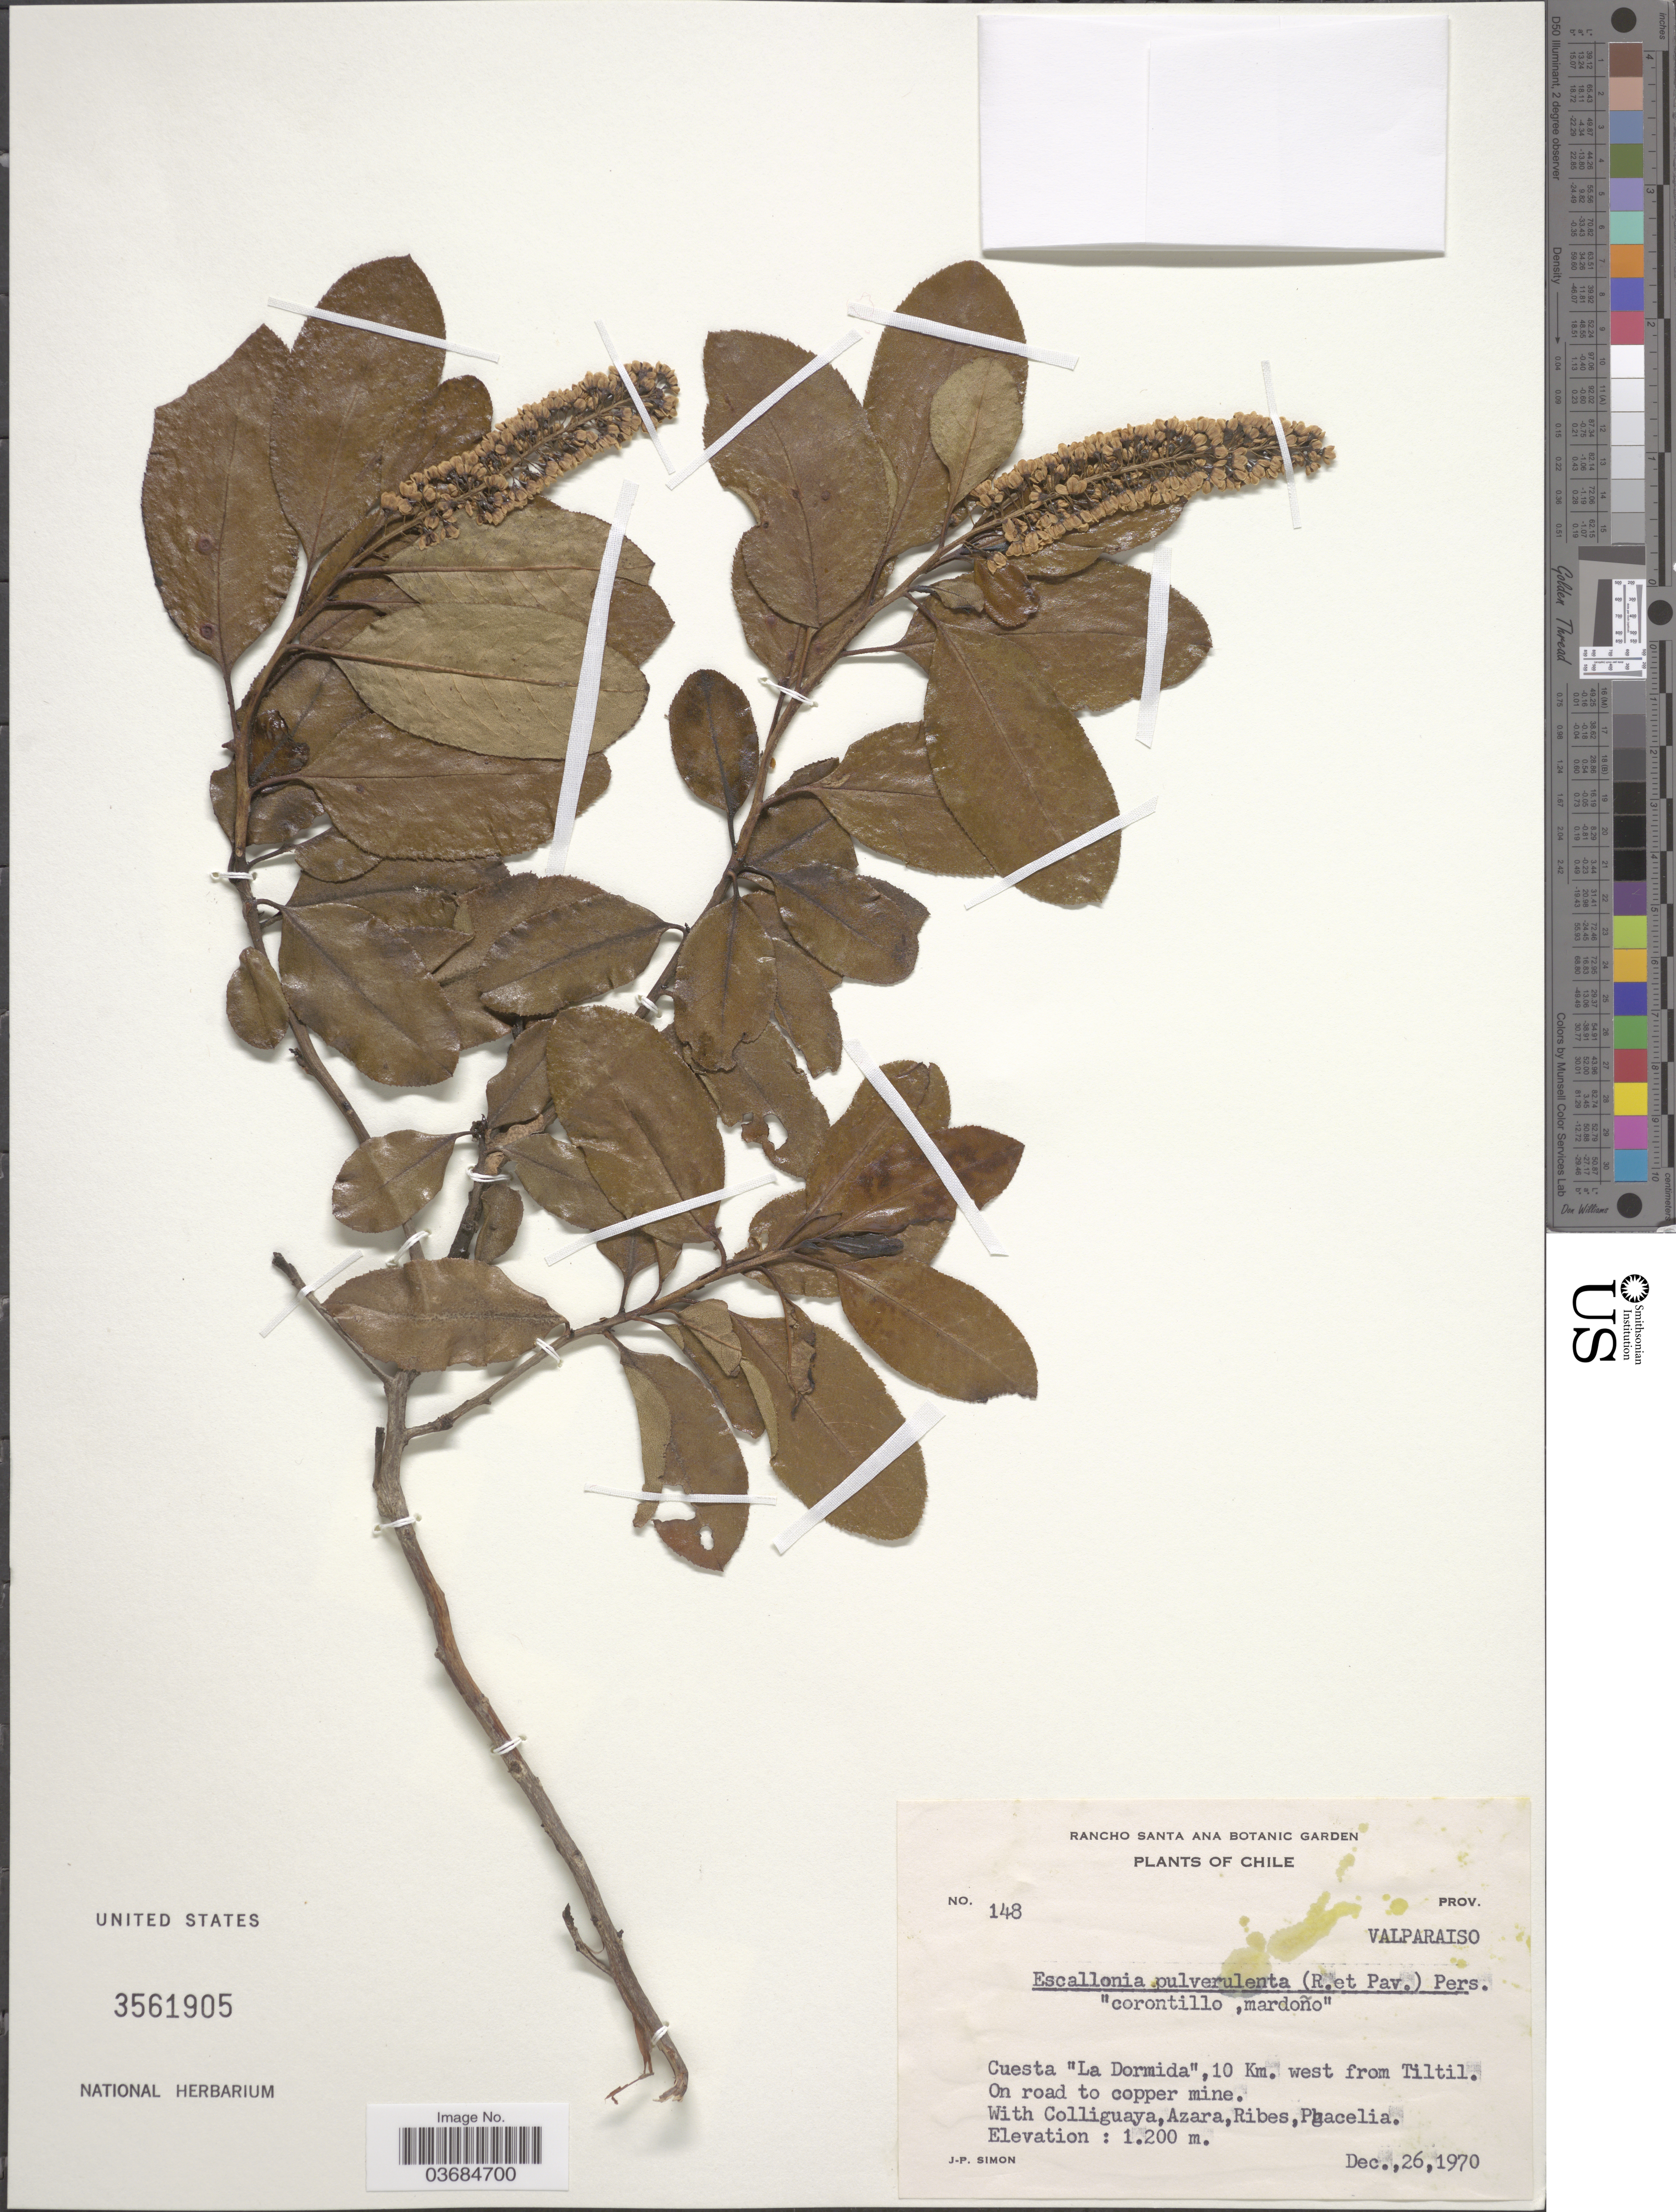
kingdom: Plantae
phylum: Tracheophyta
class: Magnoliopsida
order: Escalloniales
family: Escalloniaceae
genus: Escallonia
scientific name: Escallonia pulverulenta var. pulverulenta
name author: (Ruiz & Pav.) Pers.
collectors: J.-P. Simon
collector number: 148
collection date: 1970-12-26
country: Chile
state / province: Valparaíso (V)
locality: Prov. Valparaiso. Cuesta "La Dormida", 10 Km. west from Tiltil. On road to copper mine.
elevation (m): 1200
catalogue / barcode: US 3561905